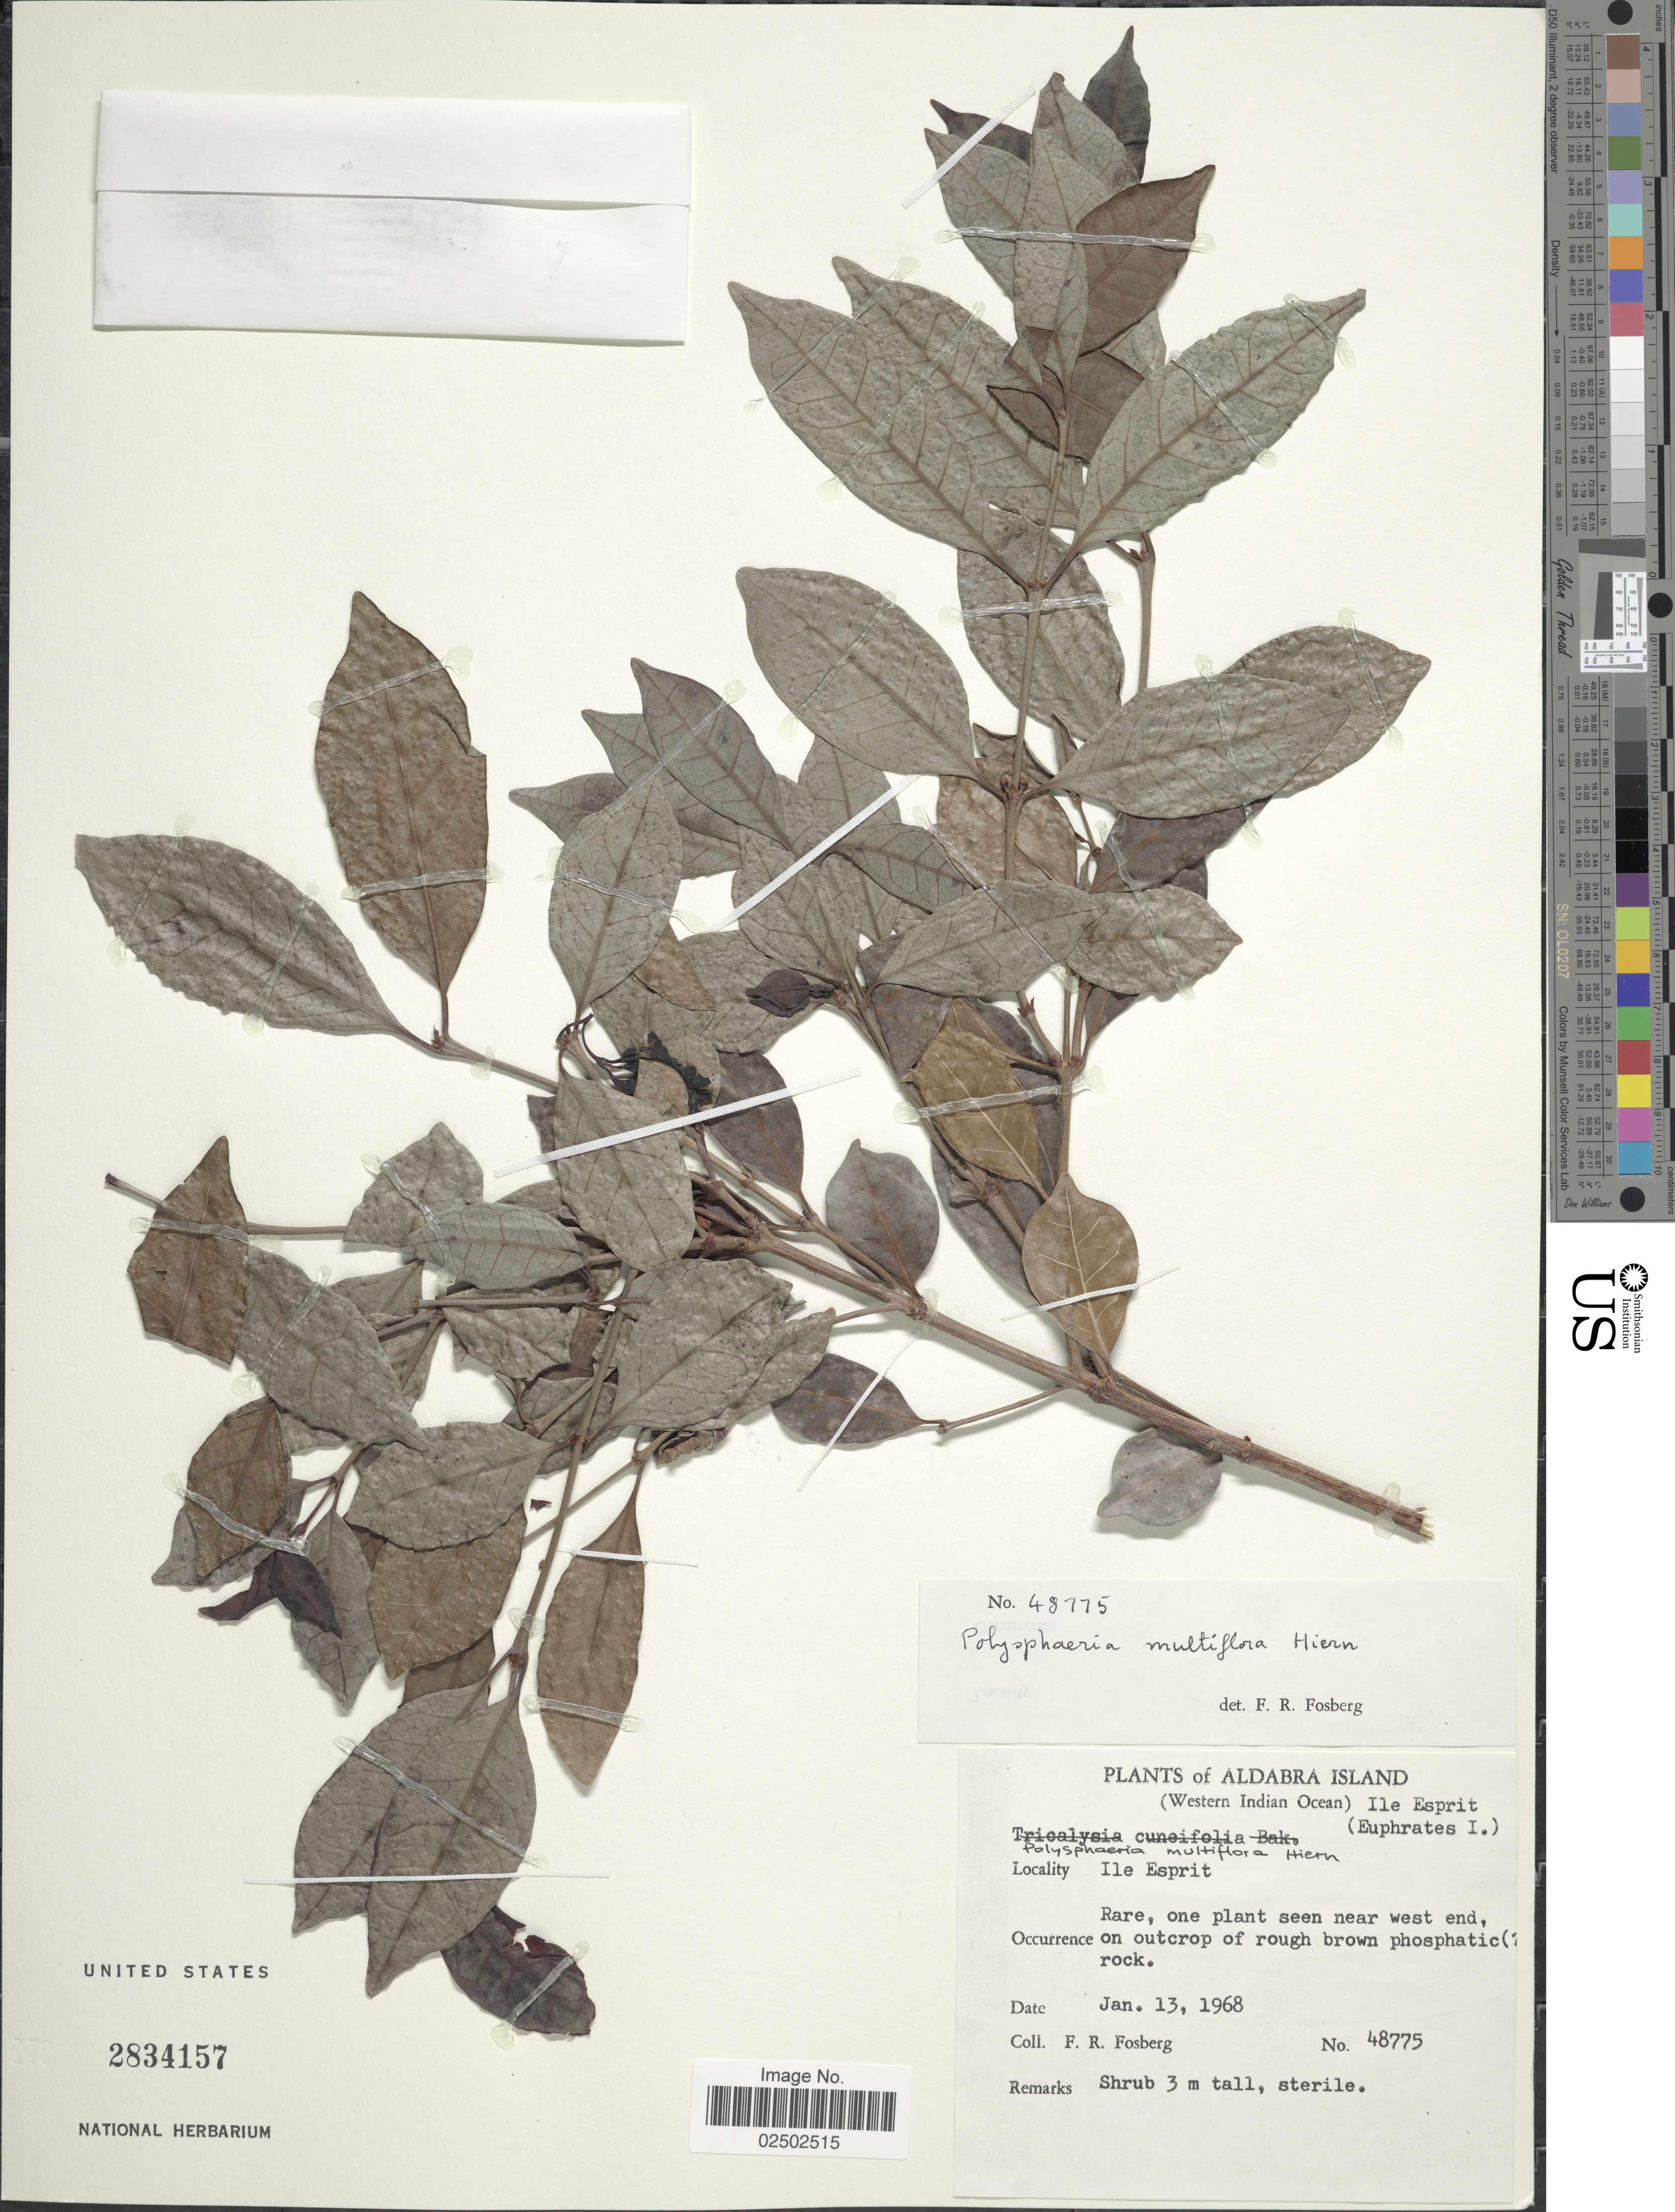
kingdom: Plantae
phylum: Tracheophyta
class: Magnoliopsida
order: Gentianales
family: Rubiaceae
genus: Polysphaeria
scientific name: Polysphaeria multiflora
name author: Hiern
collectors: F. R. Fosberg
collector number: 48775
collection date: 1968-01-13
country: Seychelles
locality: Aldabra Island (Western Indian Ocean) Ile Esprit (Euphrates I.) Ile Esprit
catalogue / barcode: US 2834157